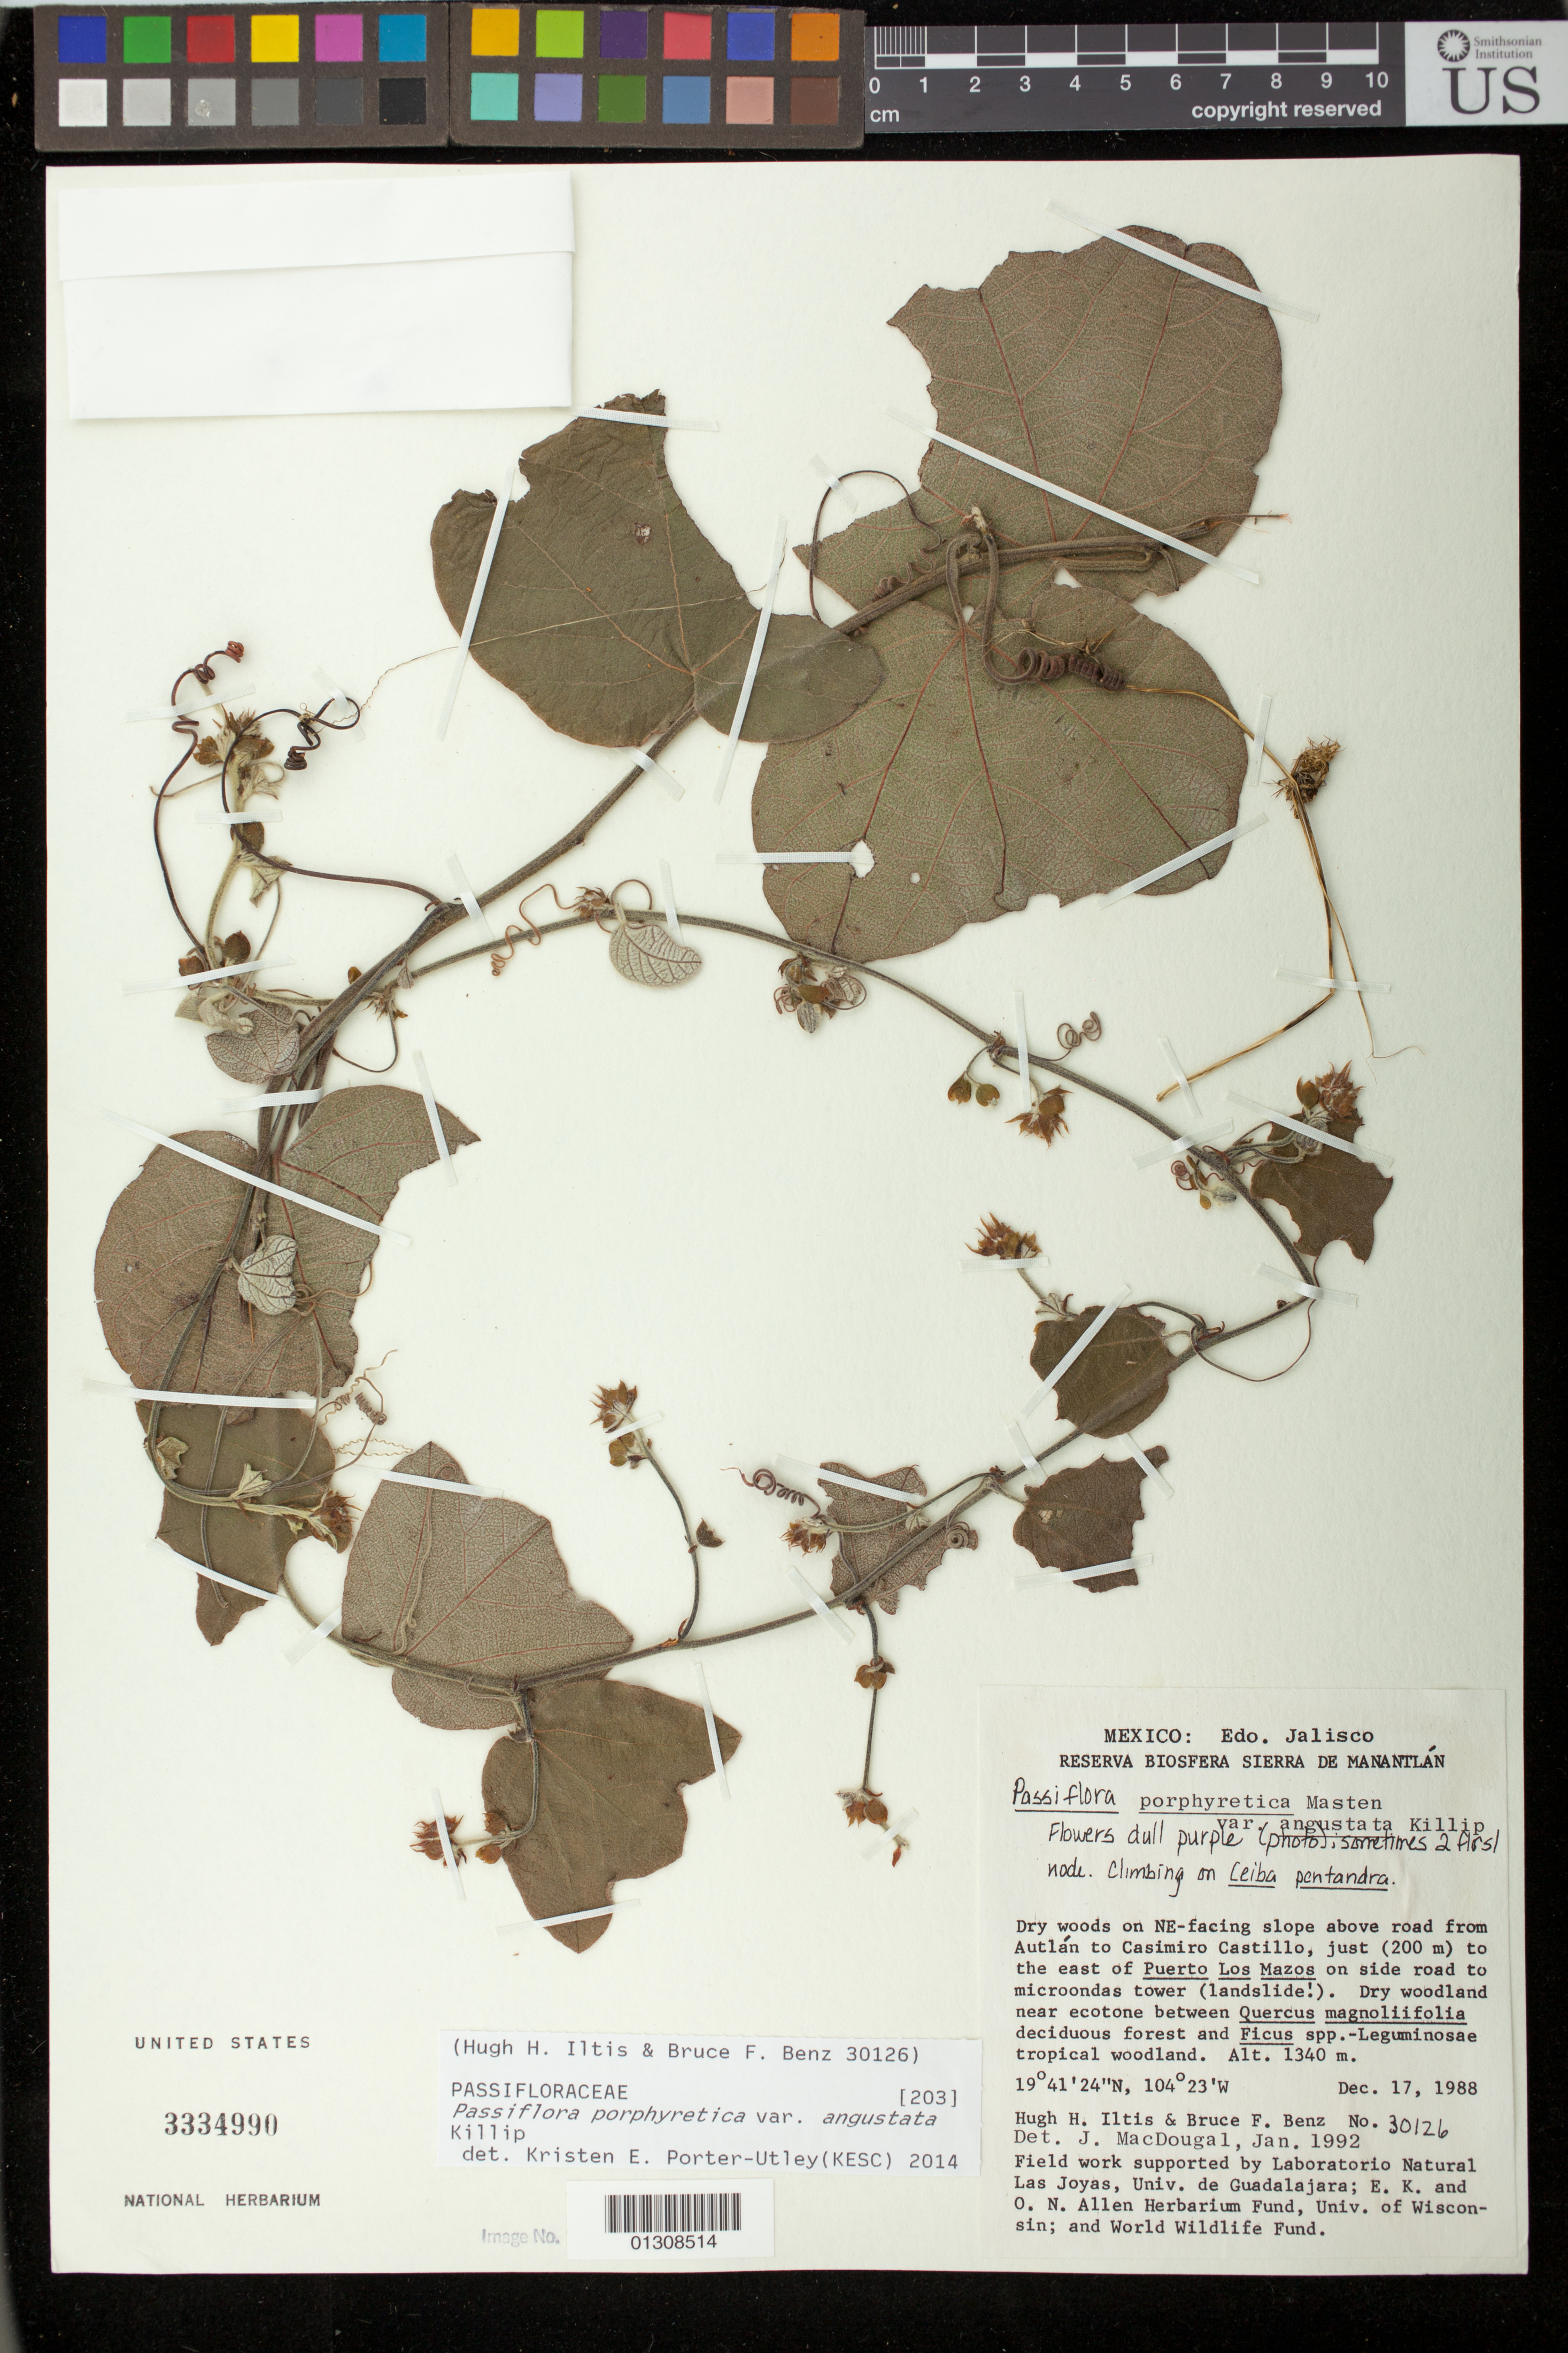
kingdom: Plantae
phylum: Tracheophyta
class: Magnoliopsida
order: Malpighiales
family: Passifloraceae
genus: Passiflora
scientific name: Passiflora porphyretica var. angustata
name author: Killip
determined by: Porter-Utley, K. E.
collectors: H. H. Iltis & B. F. Benz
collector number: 30123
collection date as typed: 17 Dec 1988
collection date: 1988-12-17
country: Mexico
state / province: Jalisco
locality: Reserva Biosfera Sierra de Manantlán, above road from Autlán to Casimiro Castillo, just 200 m to the east of Puerto Los Mezos on side road to microondas tower.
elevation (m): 1340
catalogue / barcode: US 3334990